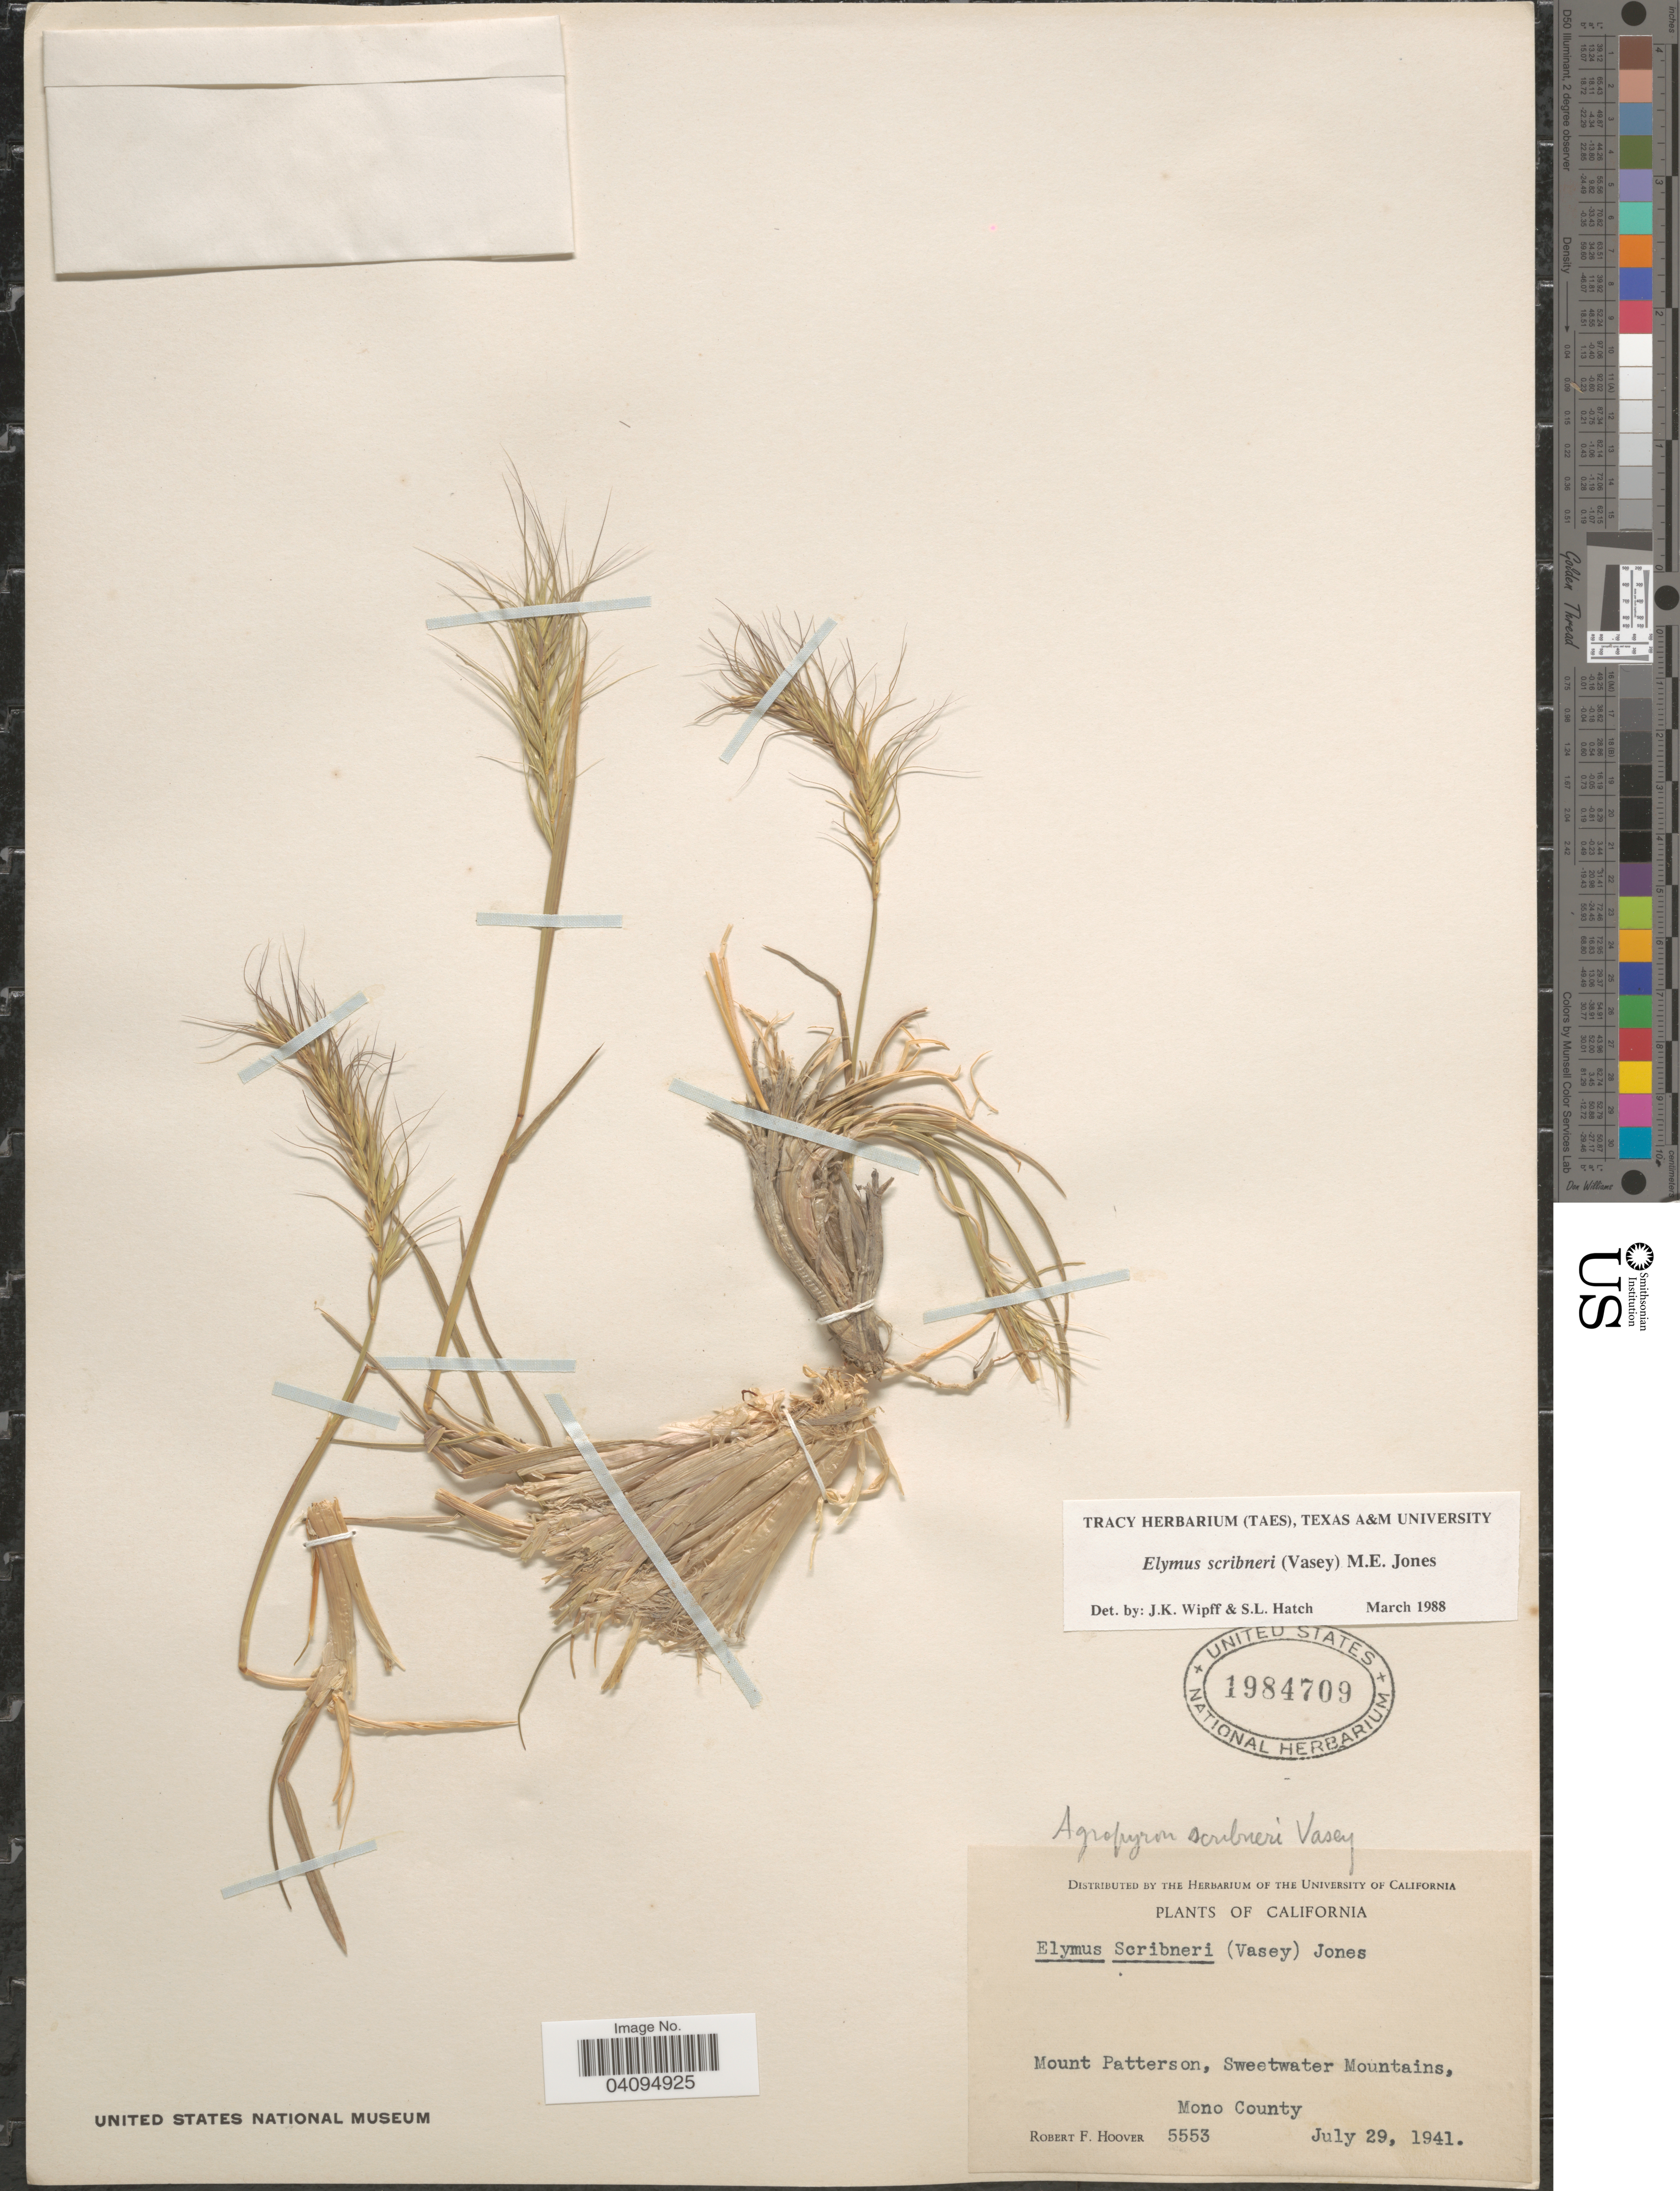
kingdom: Plantae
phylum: Tracheophyta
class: Liliopsida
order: Poales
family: Poaceae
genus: Elymus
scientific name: Elymus scribneri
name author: (Vasey) M.E. Jones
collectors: R. F. Hoover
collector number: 5553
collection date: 1941-07-29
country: United States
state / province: California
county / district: Mono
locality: Mount Patterson, Sweetwater Mountains, Mono County.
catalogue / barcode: US 1984709